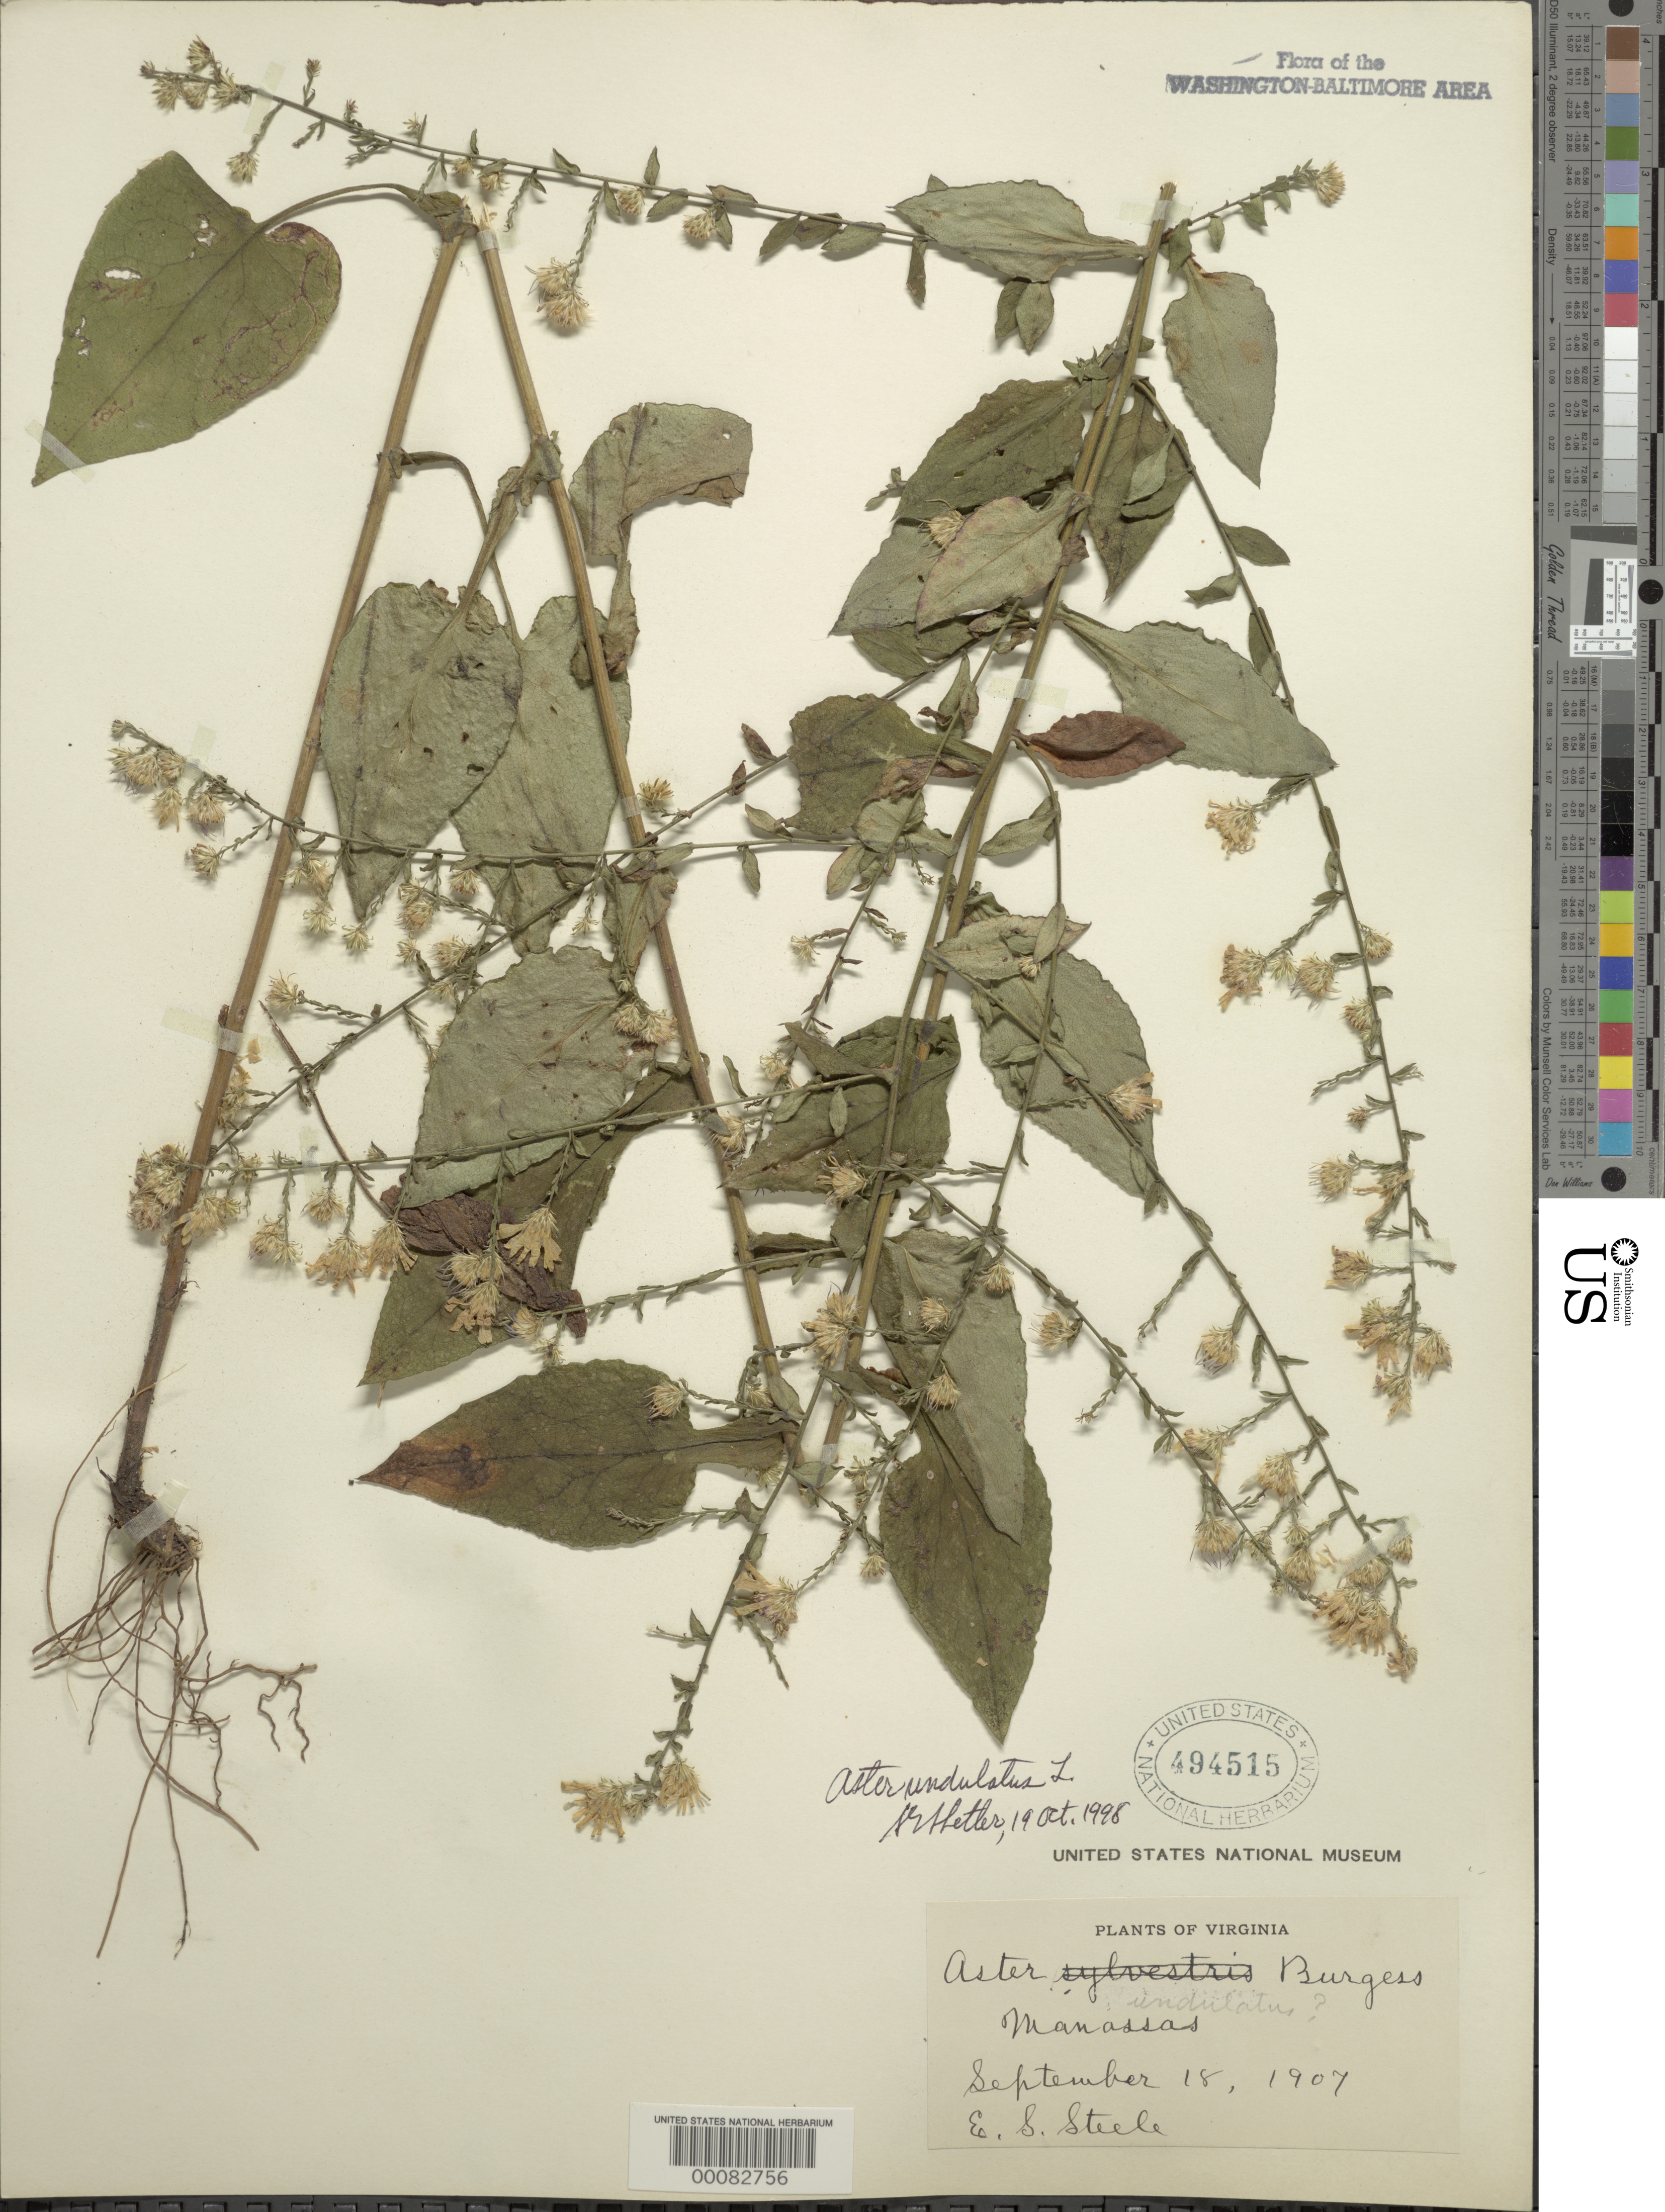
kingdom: Plantae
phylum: Tracheophyta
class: Magnoliopsida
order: Asterales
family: Asteraceae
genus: Symphyotrichum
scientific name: Symphyotrichum undulatum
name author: (L.) G.L. Nesom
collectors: E. Steele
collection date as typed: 18 Sep 1907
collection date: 1907-09-18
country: United States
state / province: Virginia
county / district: Prince William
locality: Manassas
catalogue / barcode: US 494515